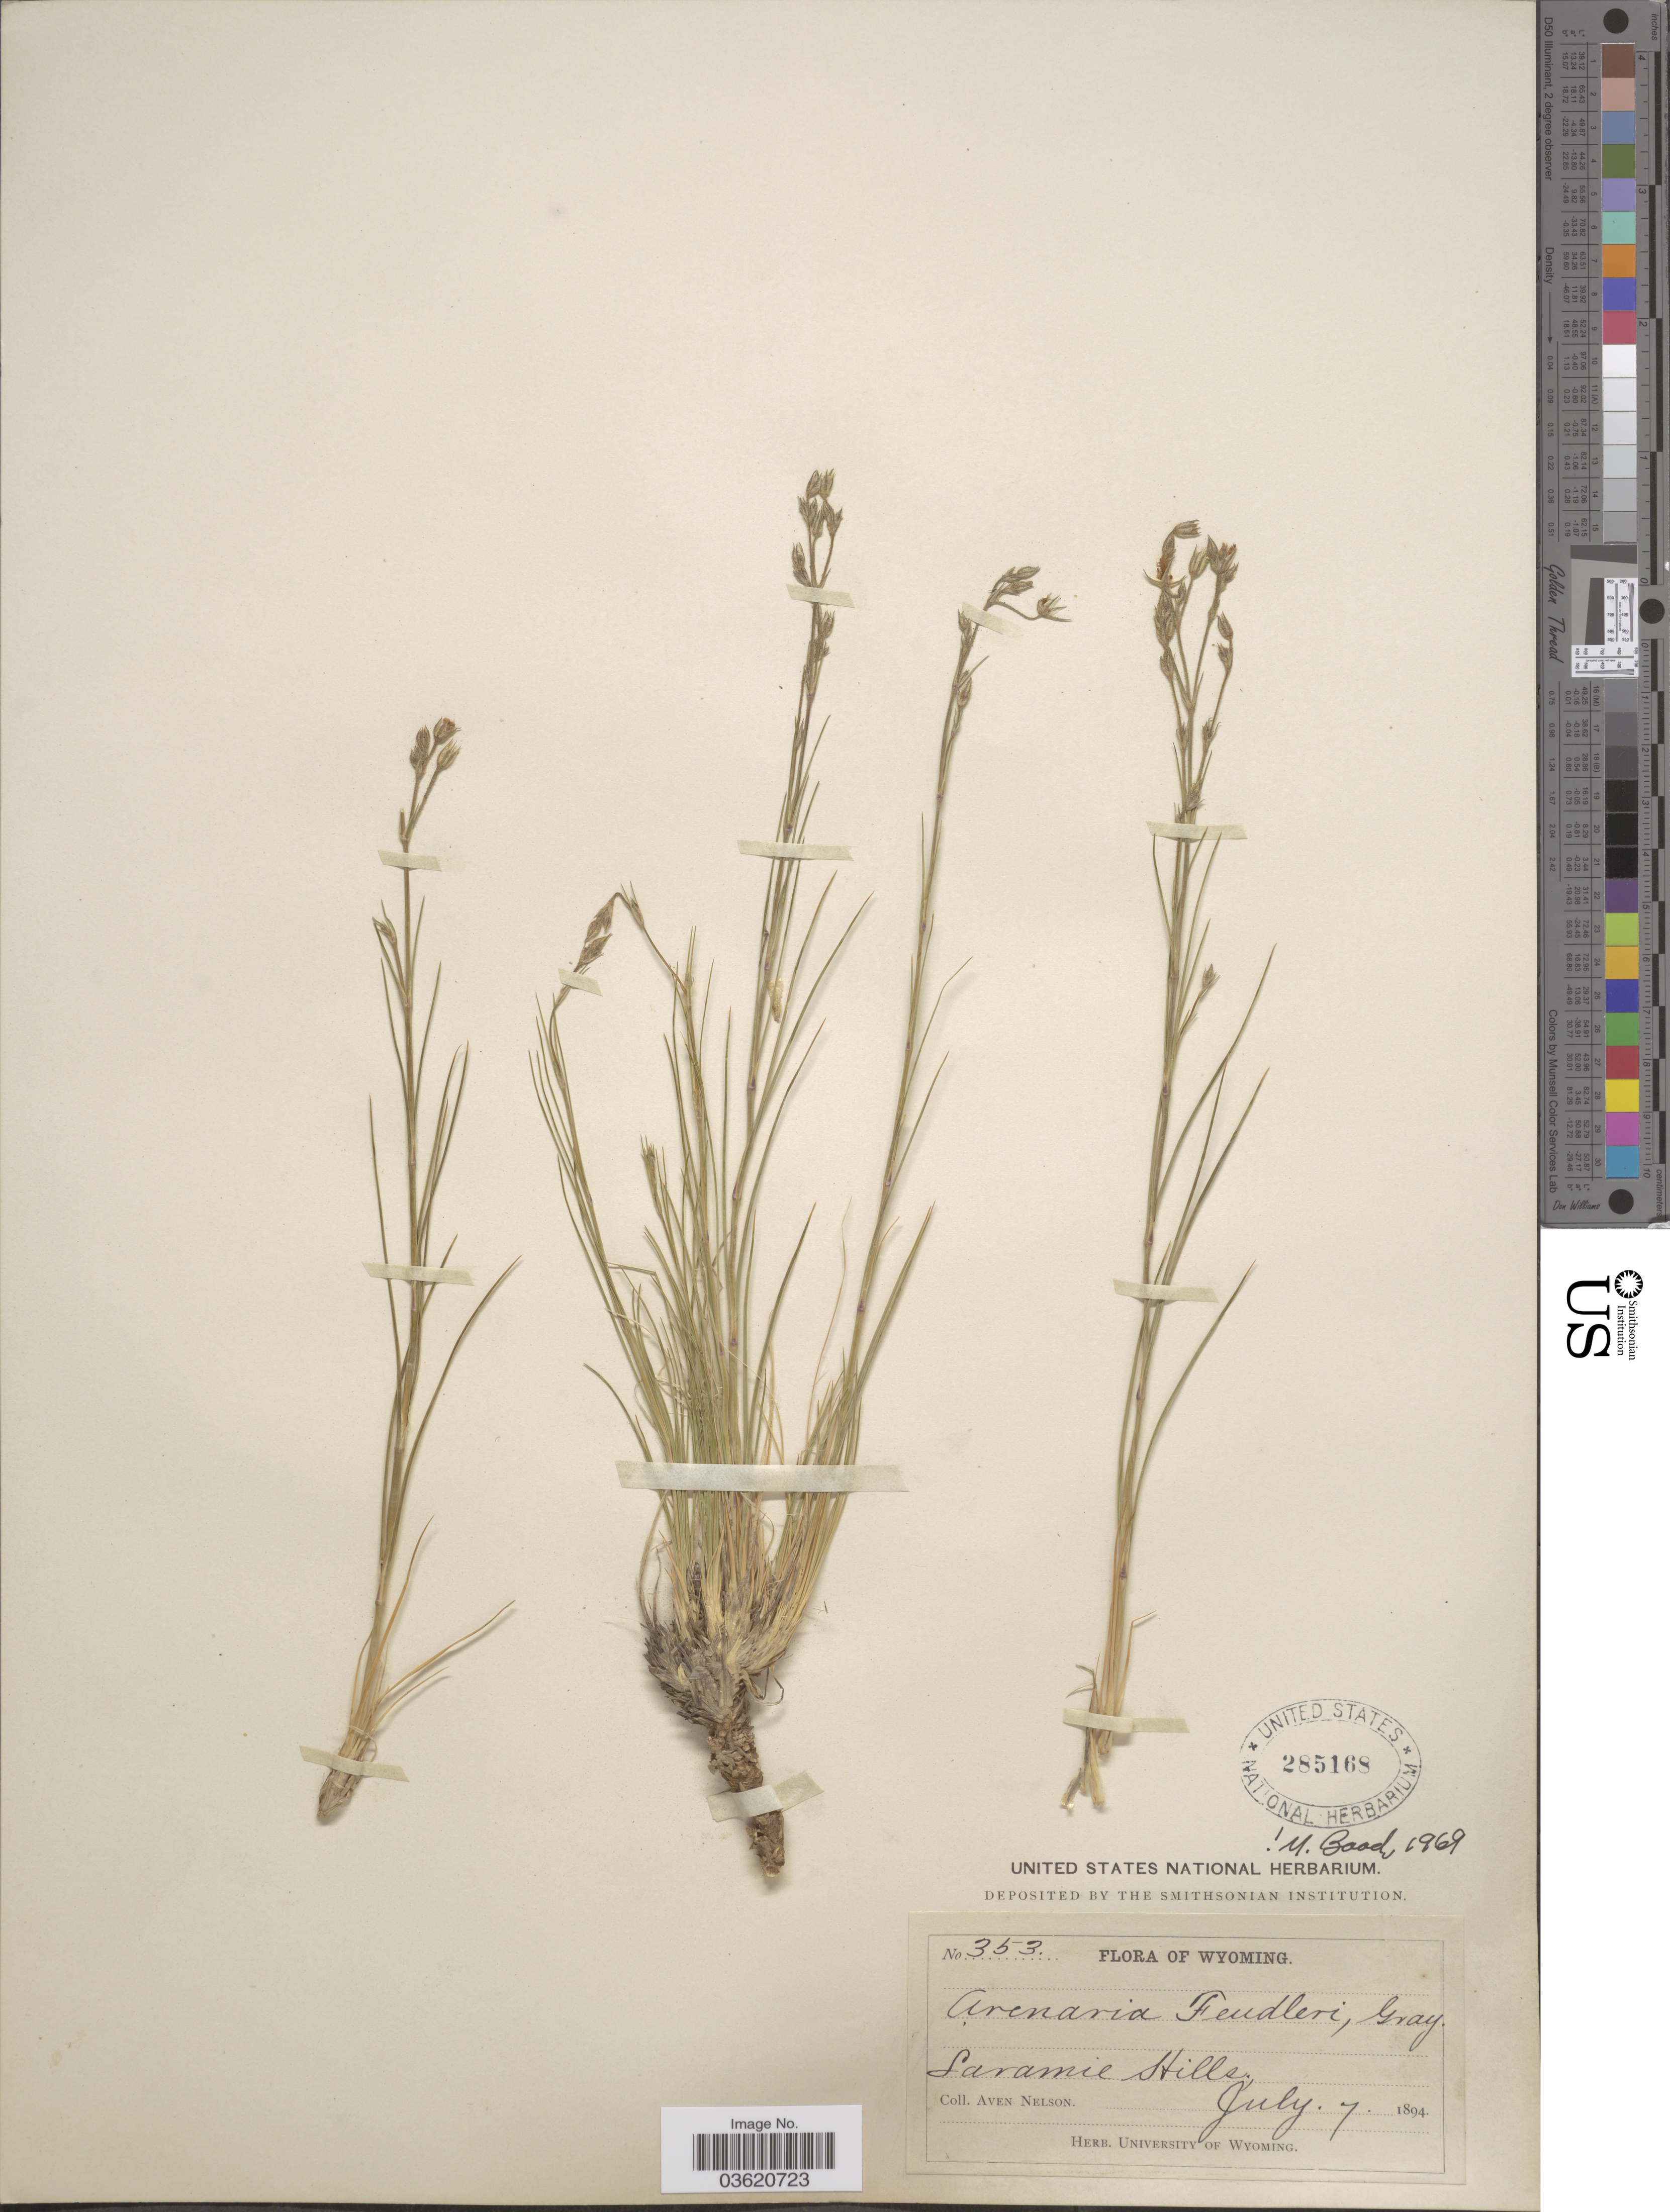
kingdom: Plantae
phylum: Tracheophyta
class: Magnoliopsida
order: Caryophyllales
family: Caryophyllaceae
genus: Eremogone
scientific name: Eremogone fendleri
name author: (A. Gray) Ikonn.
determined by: U.S. National Herbarium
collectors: A. Nelson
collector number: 353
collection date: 1894-07-07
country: United States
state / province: Wyoming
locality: Laramie Hills.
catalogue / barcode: US 285168